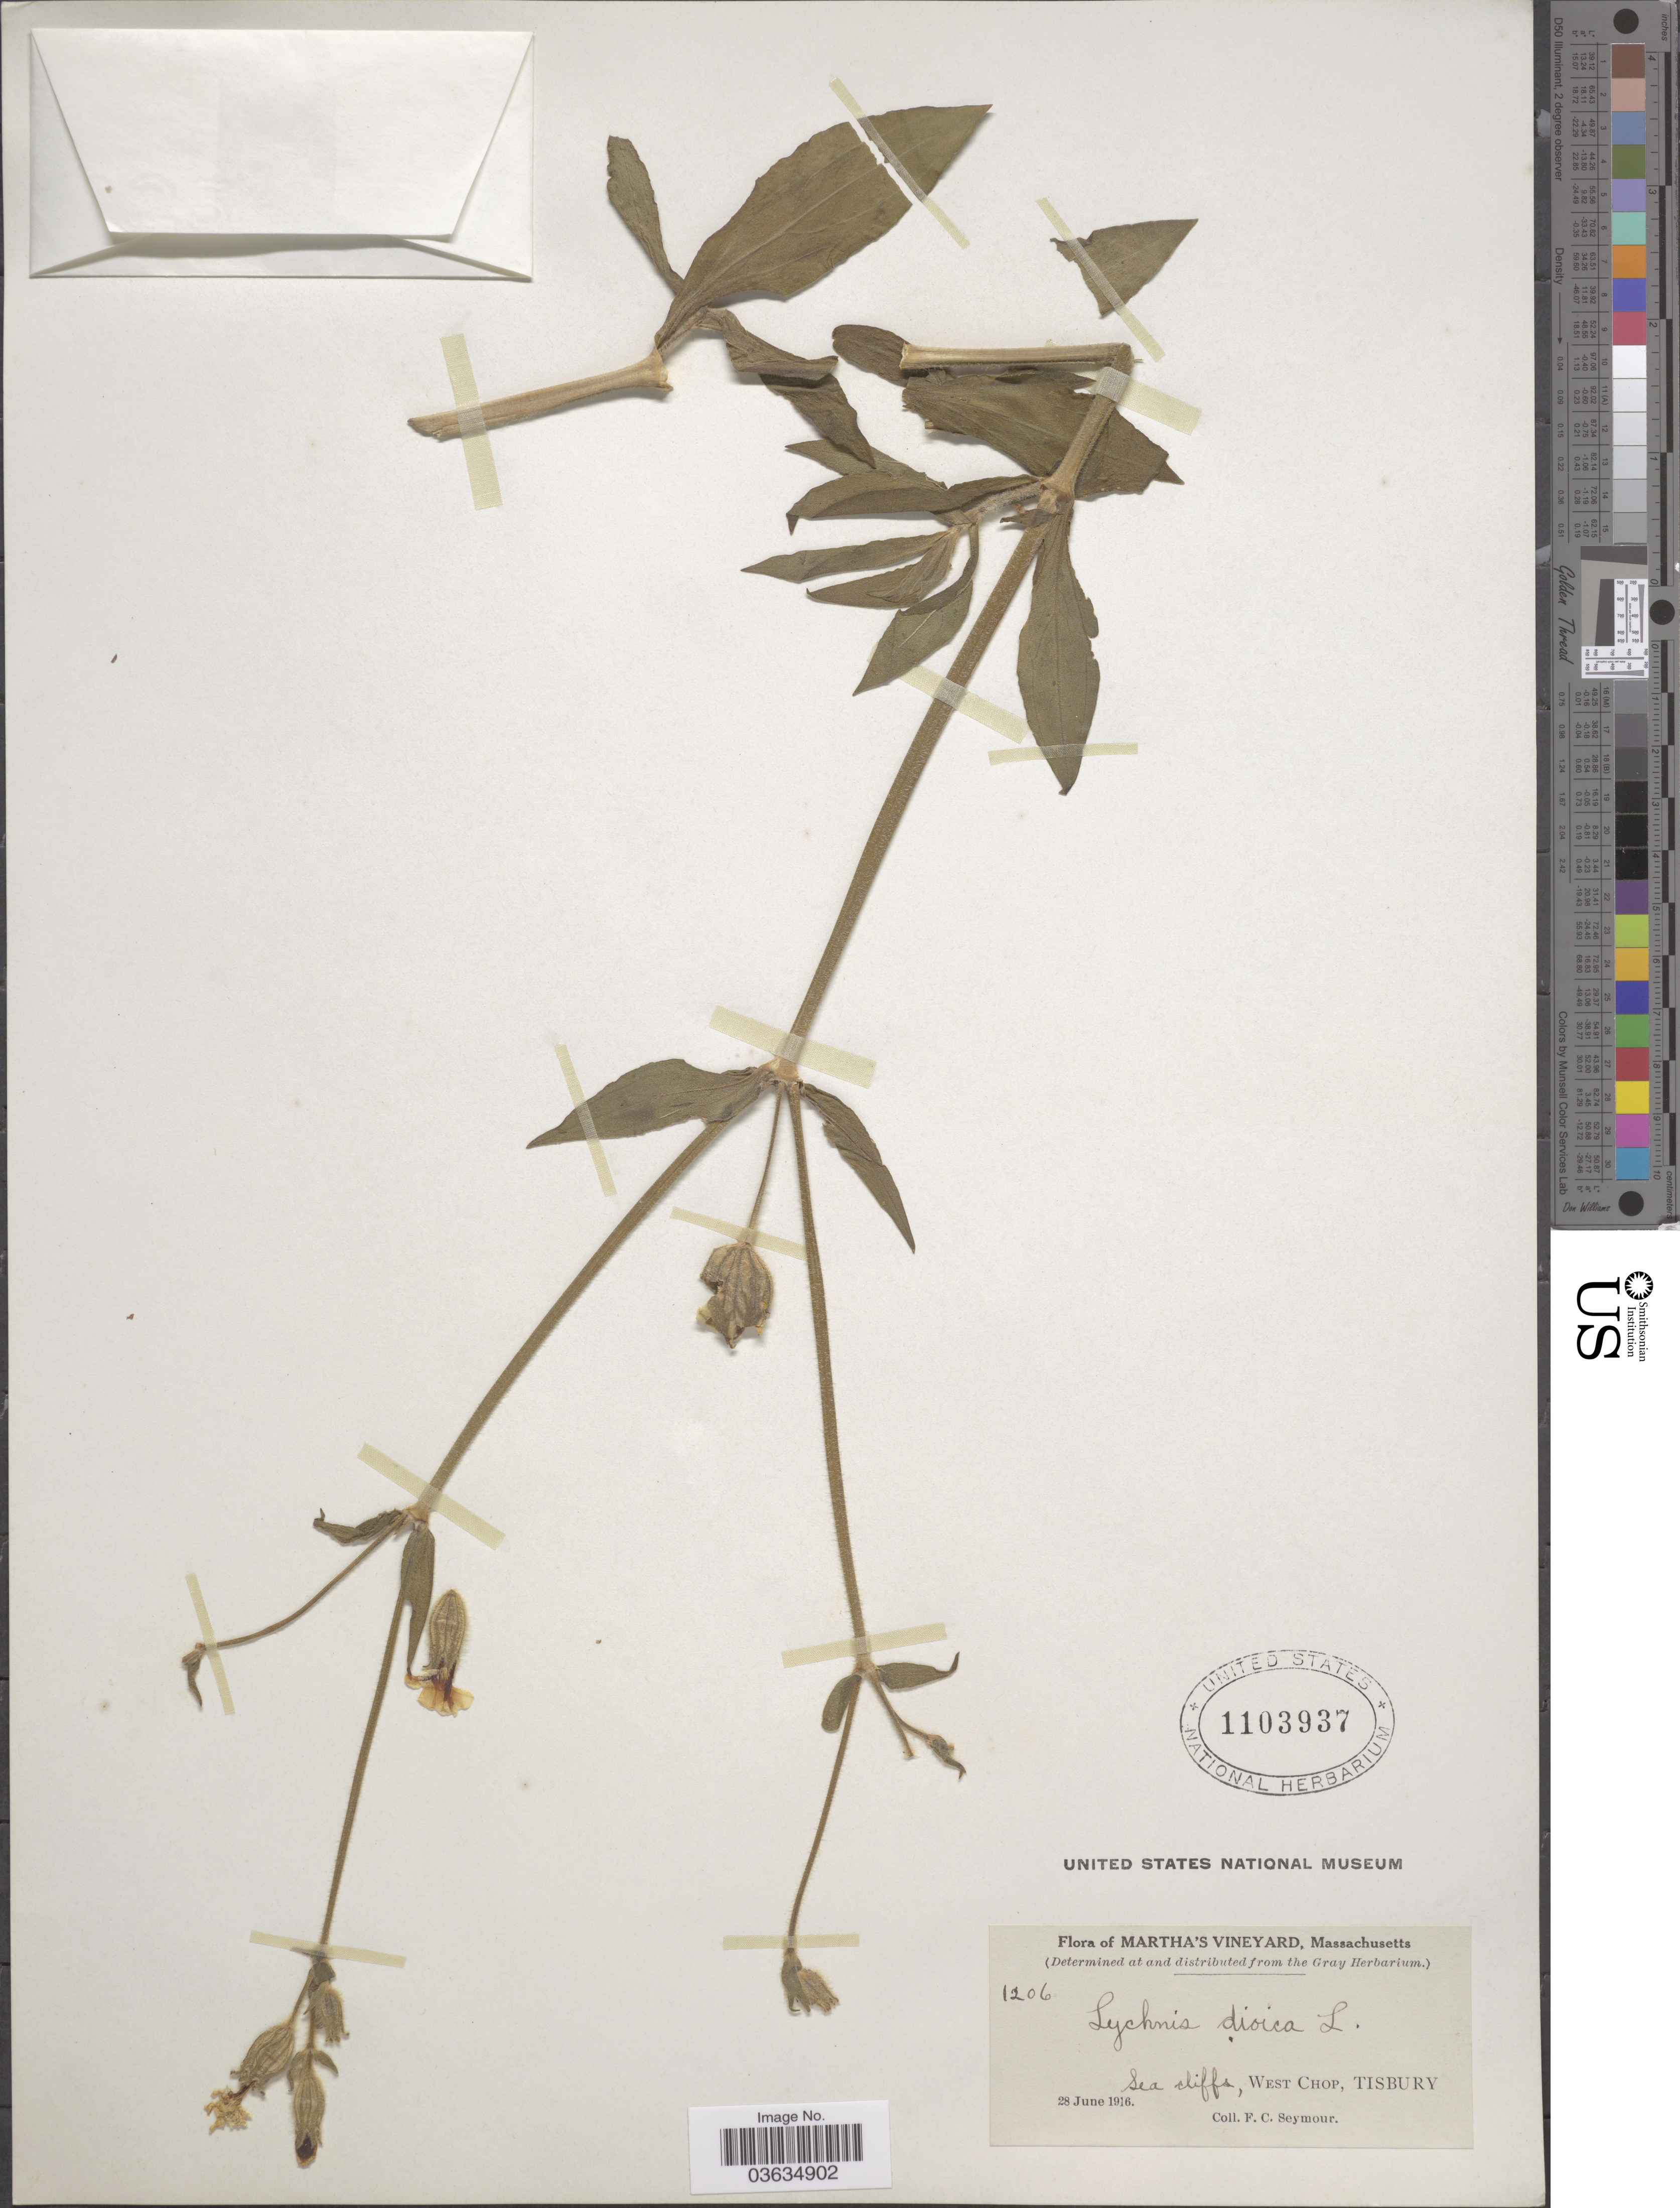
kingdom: Plantae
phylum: Tracheophyta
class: Magnoliopsida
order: Caryophyllales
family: Caryophyllaceae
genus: Silene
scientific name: Silene latifolia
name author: Poir.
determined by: Morton, J. K.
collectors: F. C. Seymour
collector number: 1206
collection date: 1916-06-28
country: United States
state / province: Massachusetts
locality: Martha's Vineyard. West Chop, Tisbury.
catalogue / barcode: US 1103937